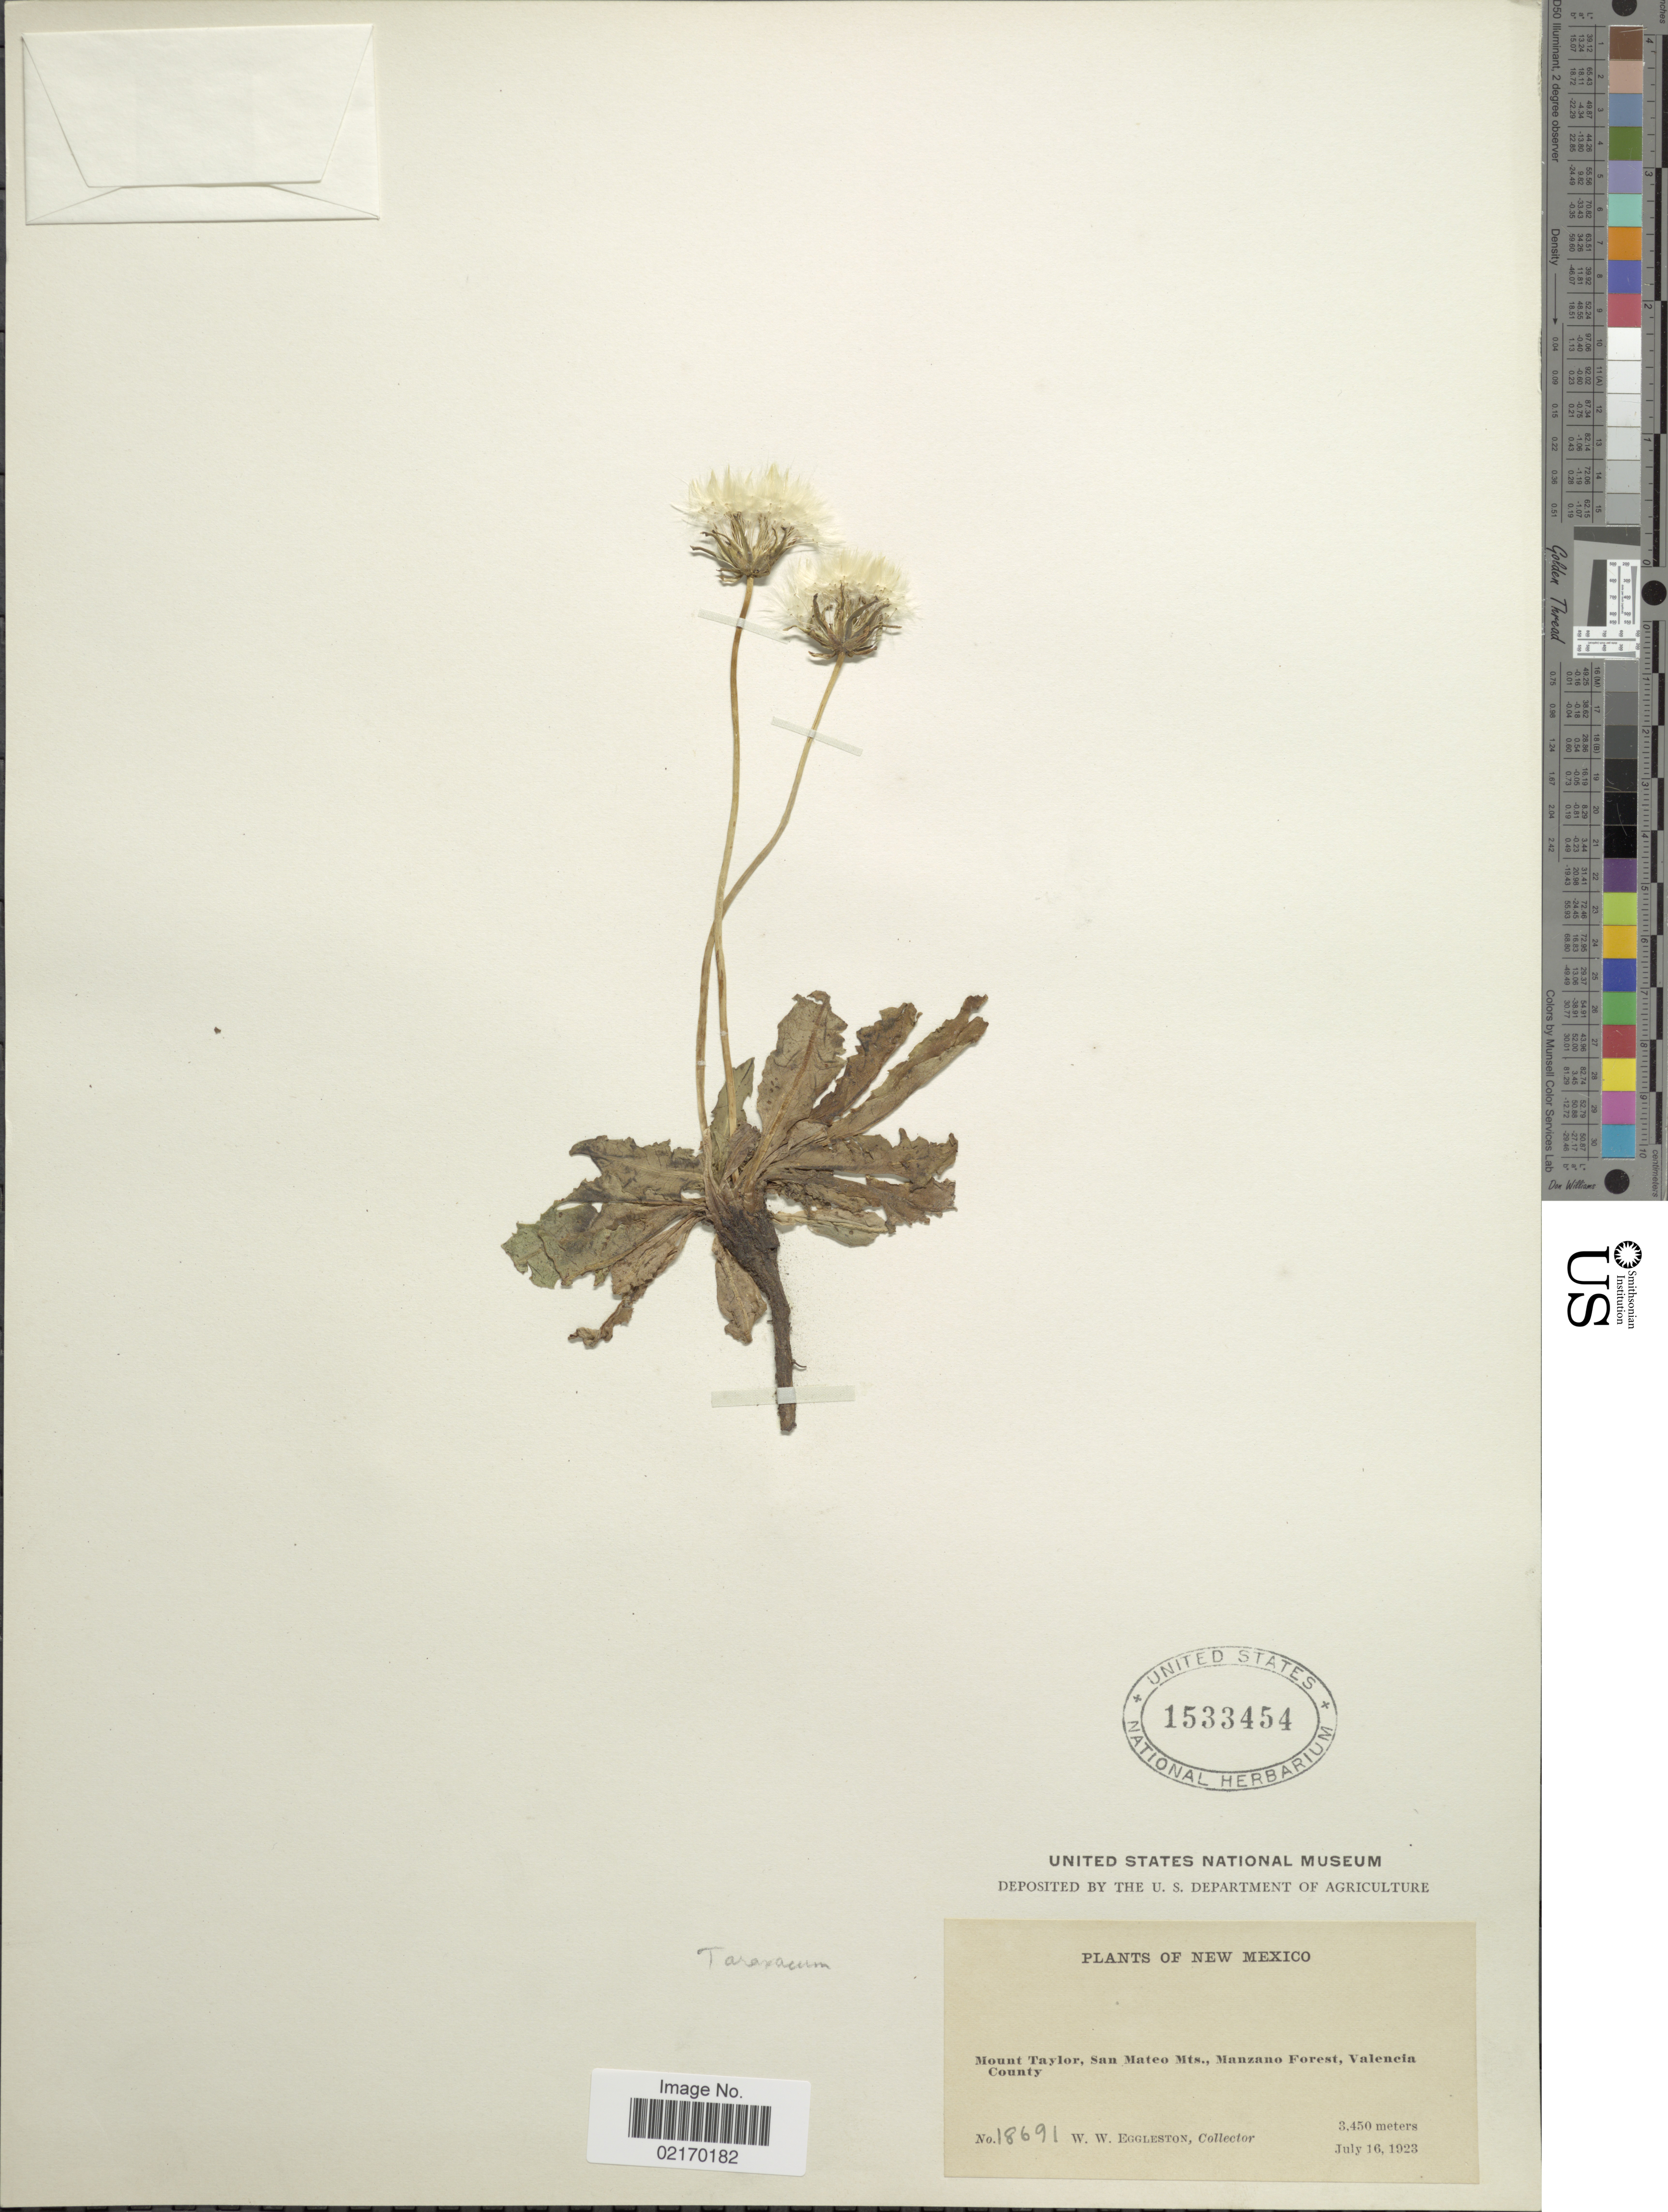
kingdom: Plantae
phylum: Tracheophyta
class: Magnoliopsida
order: Asterales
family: Asteraceae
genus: Taraxacum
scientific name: Taraxacum sp.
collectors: W. W. Eggleston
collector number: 18691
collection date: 1923-07-16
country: United States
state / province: New Mexico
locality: Mount Taylor, San Mateo Mts., Manzano Forest, Valencia County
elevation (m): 3450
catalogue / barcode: US 1533454